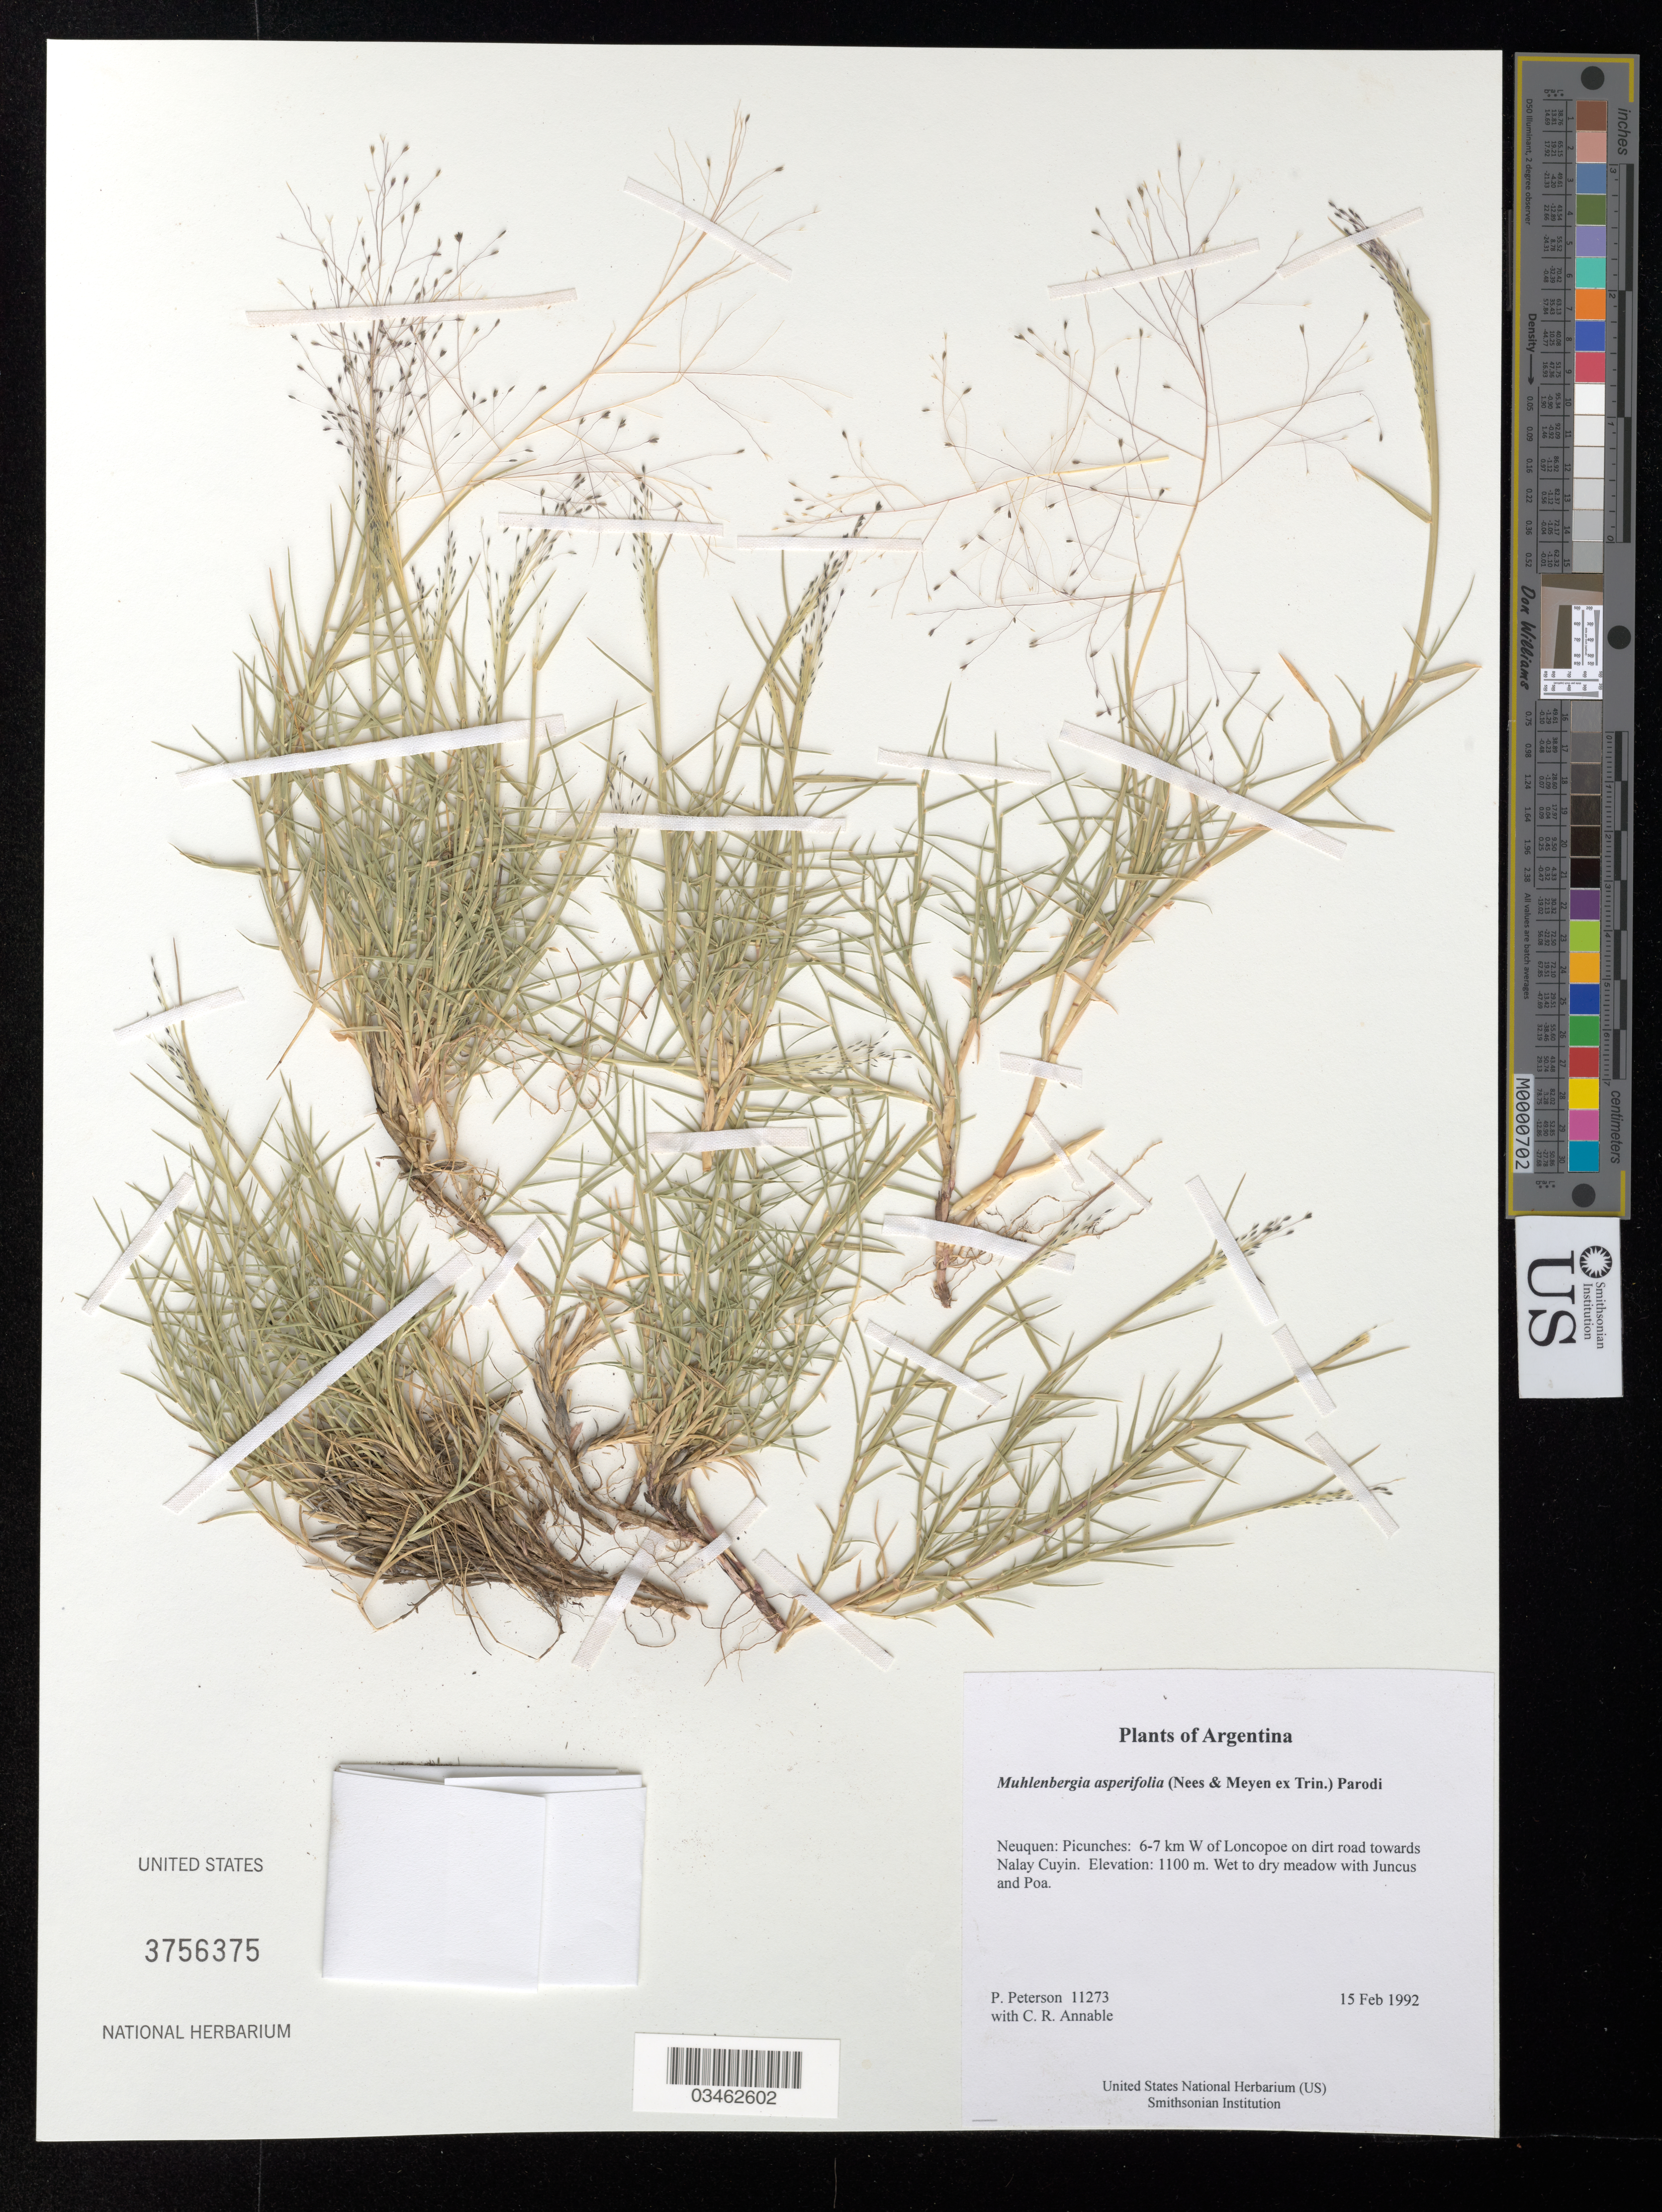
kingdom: Plantae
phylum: Tracheophyta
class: Liliopsida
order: Poales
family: Poaceae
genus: Muhlenbergia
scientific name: Muhlenbergia asperifolia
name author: (Nees & Meyen ex Trin.) Parodi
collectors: P. M. Peterson & C. R. Annable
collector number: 11273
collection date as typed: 15 Feb 1992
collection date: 1992-02-15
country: Argentina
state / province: Neuquen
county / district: Picunches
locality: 6-7 km W of Loncopoe on dirt road towards Nalay Cuyin.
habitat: Wet to dry meadow with Juncus and Poa.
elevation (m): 1100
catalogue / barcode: US 3756375